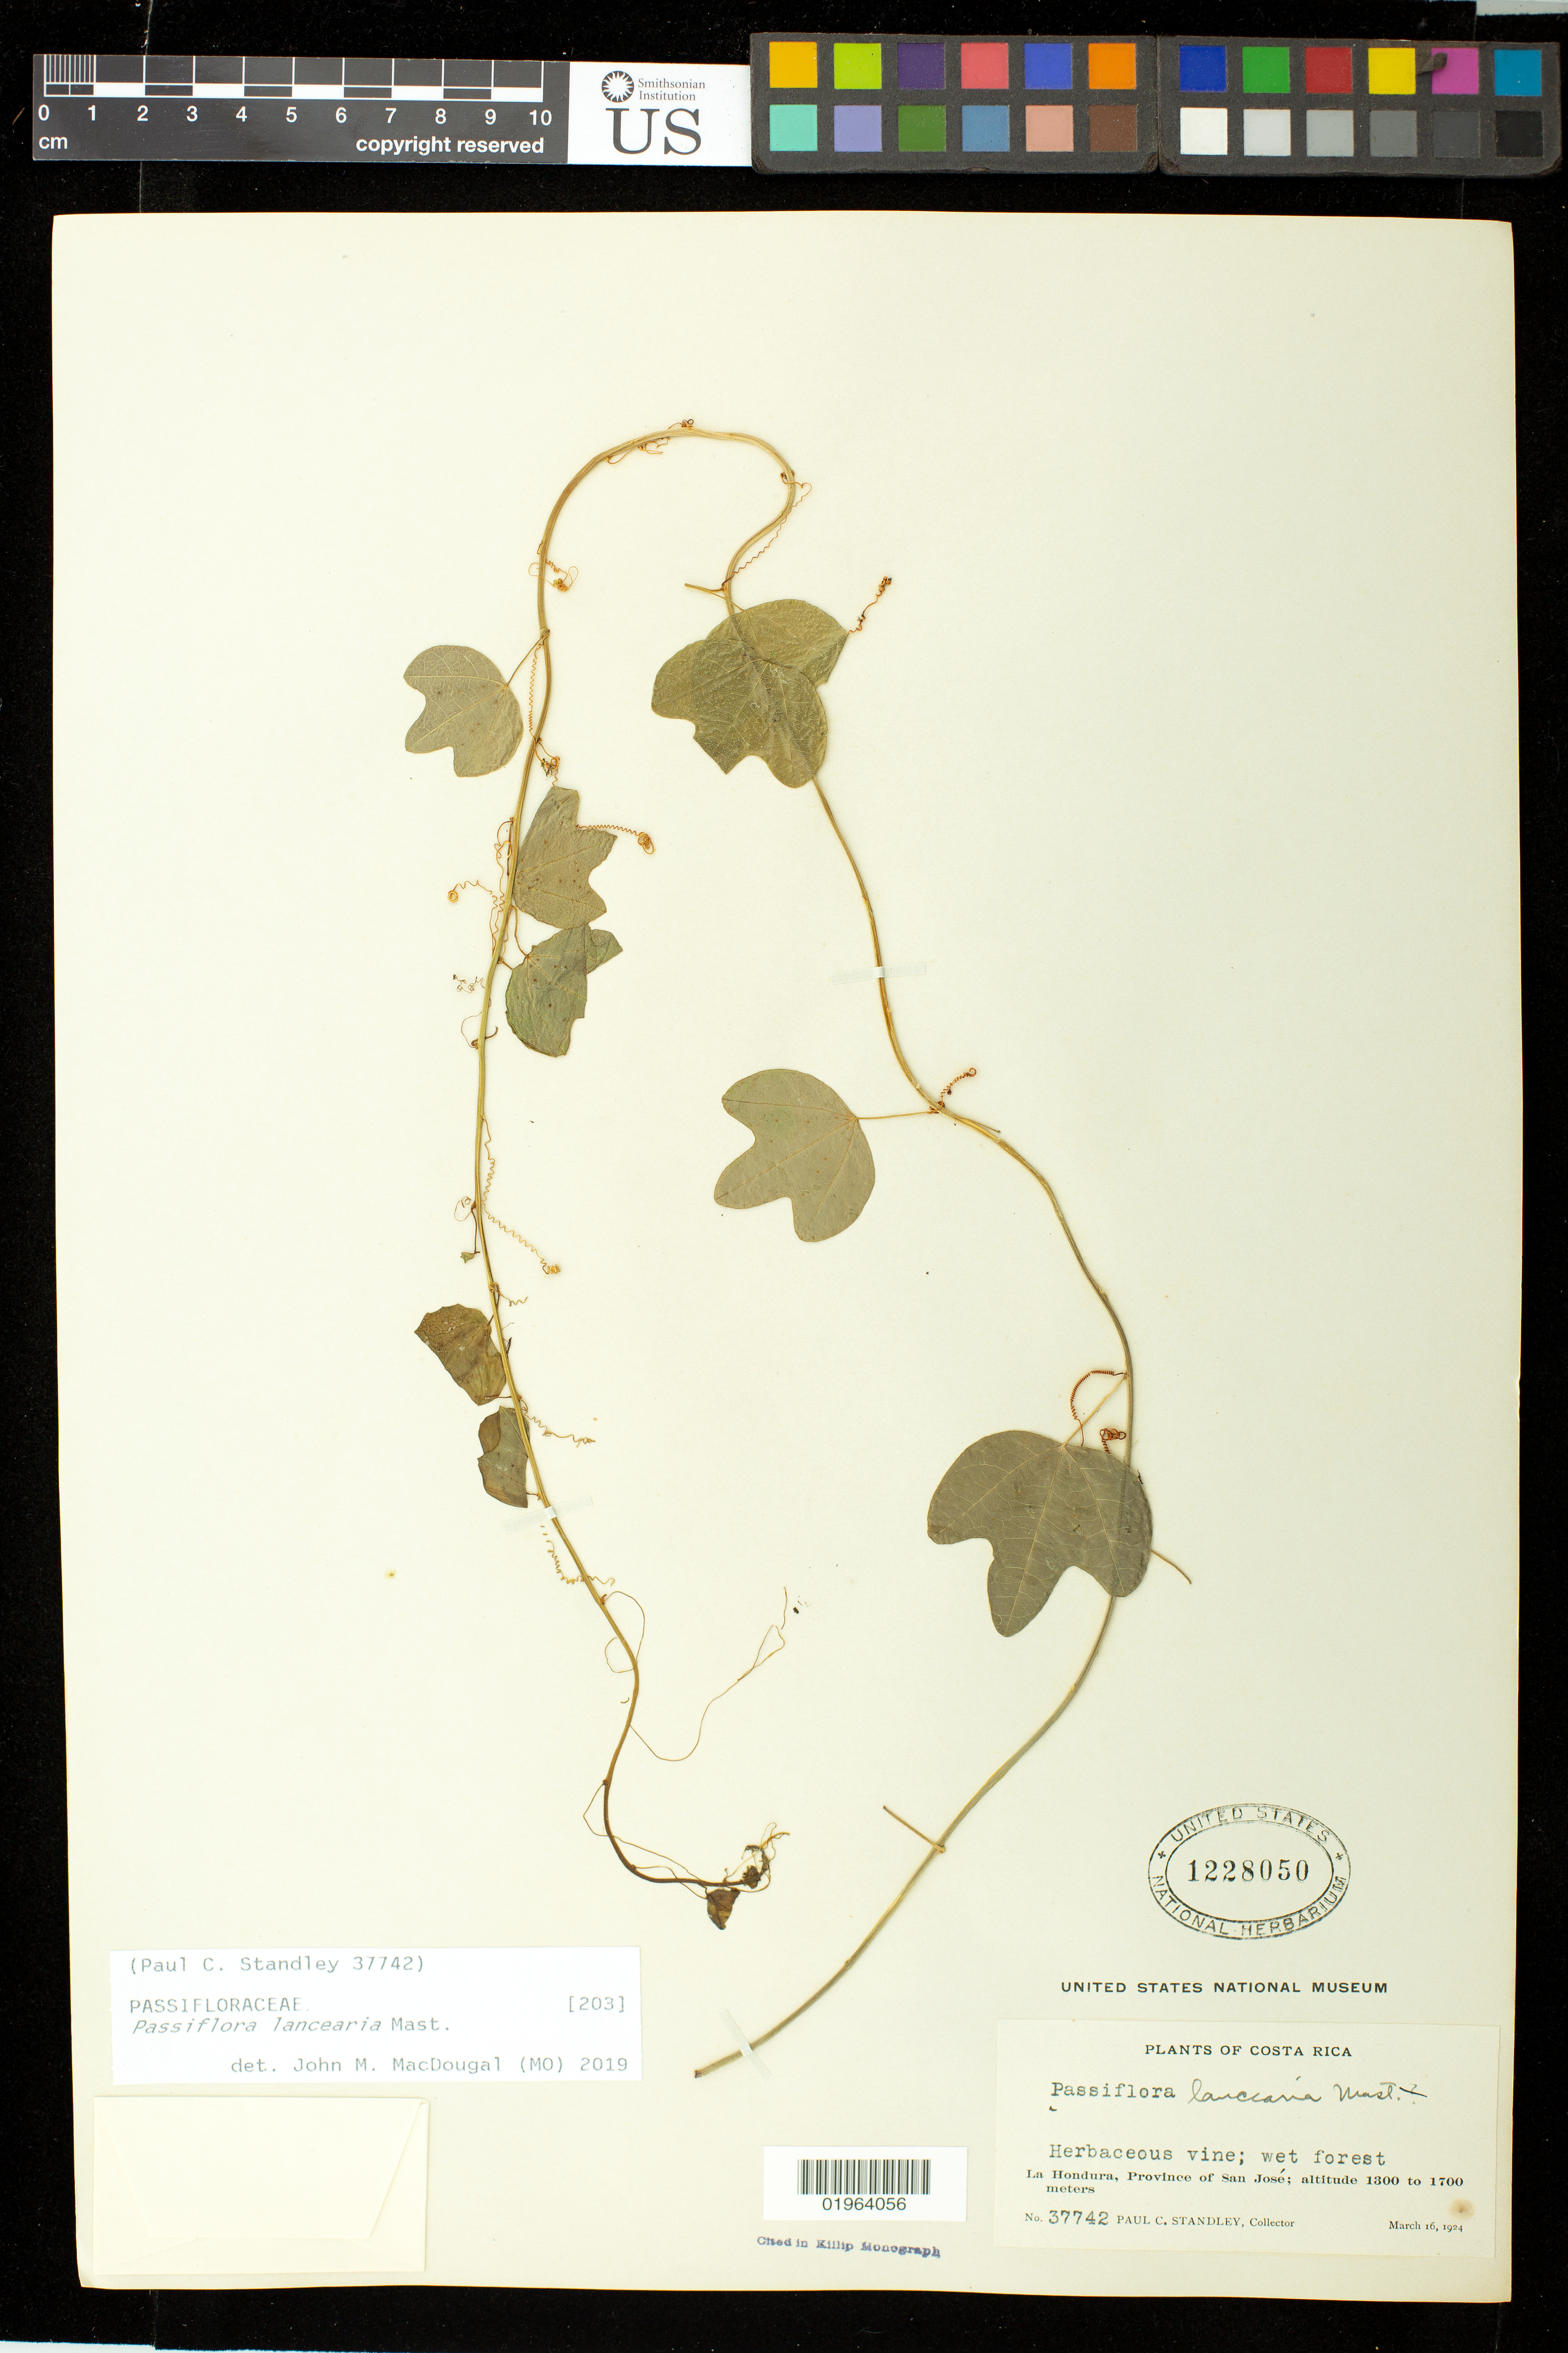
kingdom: Plantae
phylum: Tracheophyta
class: Magnoliopsida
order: Malpighiales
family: Passifloraceae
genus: Passiflora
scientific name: Passiflora lancearia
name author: Mast.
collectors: P. C. Standley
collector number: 37742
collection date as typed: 16 Mar 1924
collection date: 1924-03-16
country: Costa Rica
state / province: San José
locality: La Hondura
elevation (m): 1300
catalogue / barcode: US 1228050